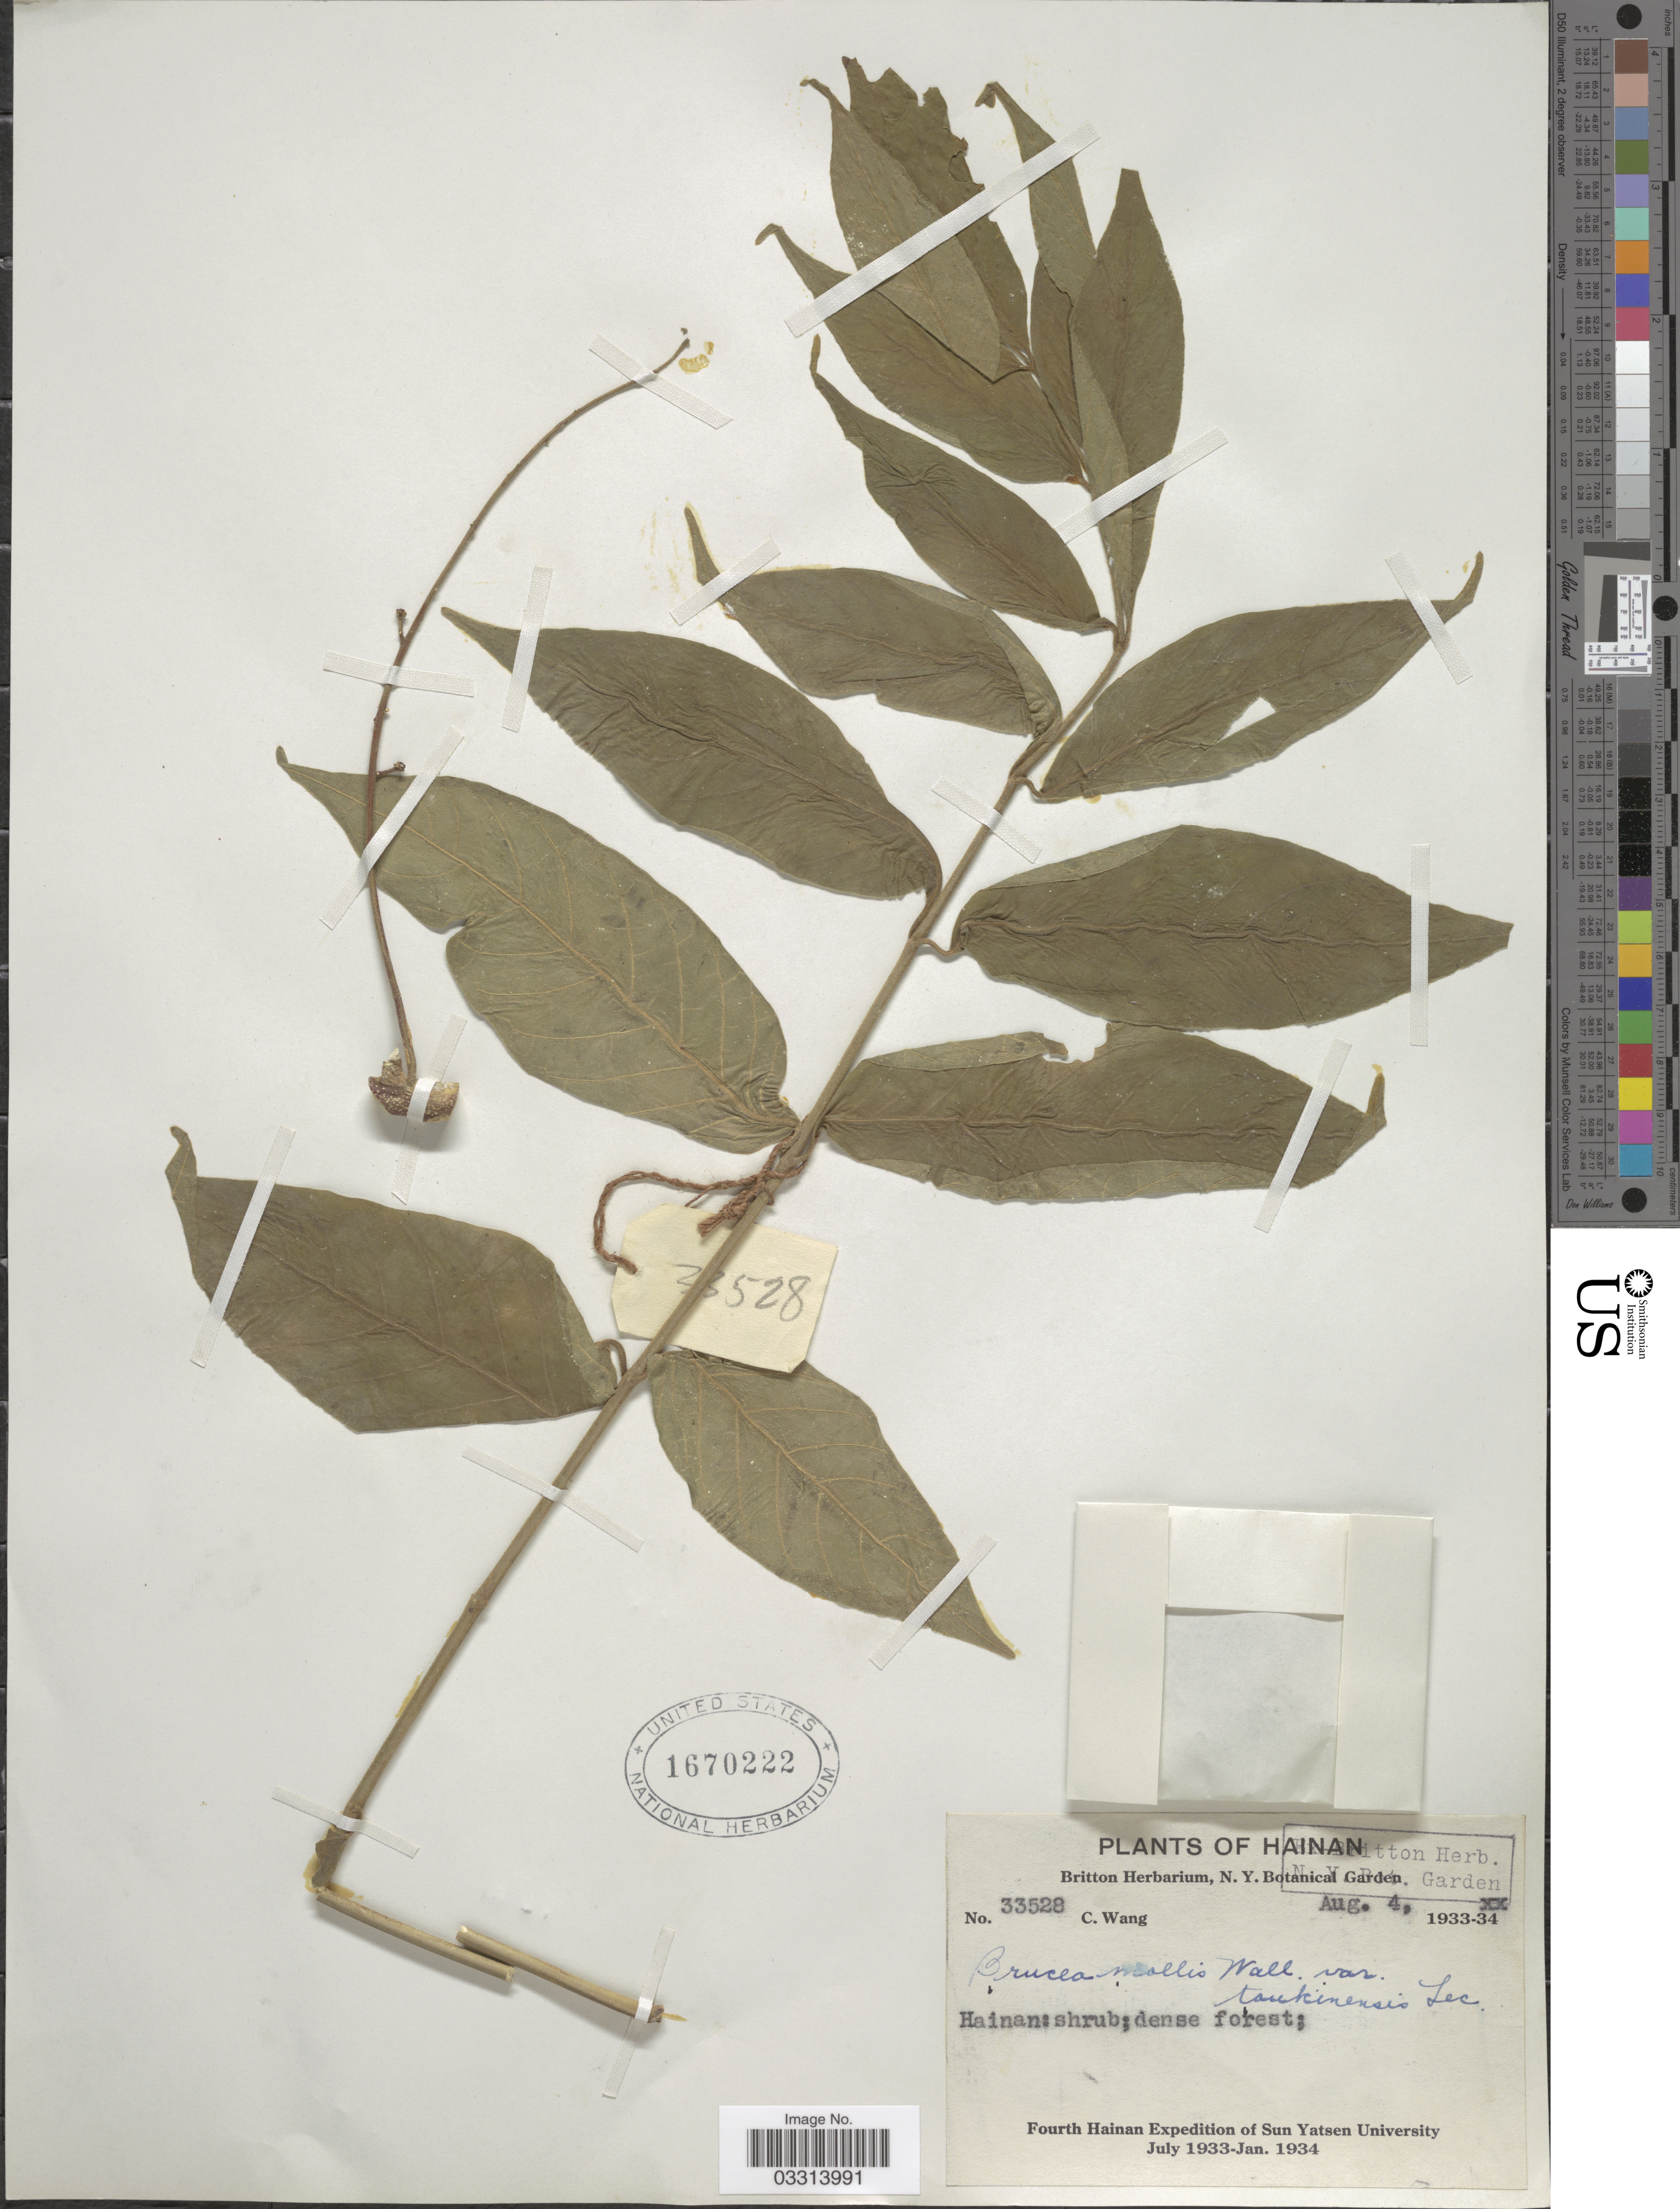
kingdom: Plantae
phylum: Tracheophyta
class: Magnoliopsida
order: Sapindales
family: Simaroubaceae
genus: Brucea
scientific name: Brucea mollis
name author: Wall. ex Kurz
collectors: C. Wang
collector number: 33528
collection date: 1933-08-04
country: China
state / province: Hainan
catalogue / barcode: US 1670222